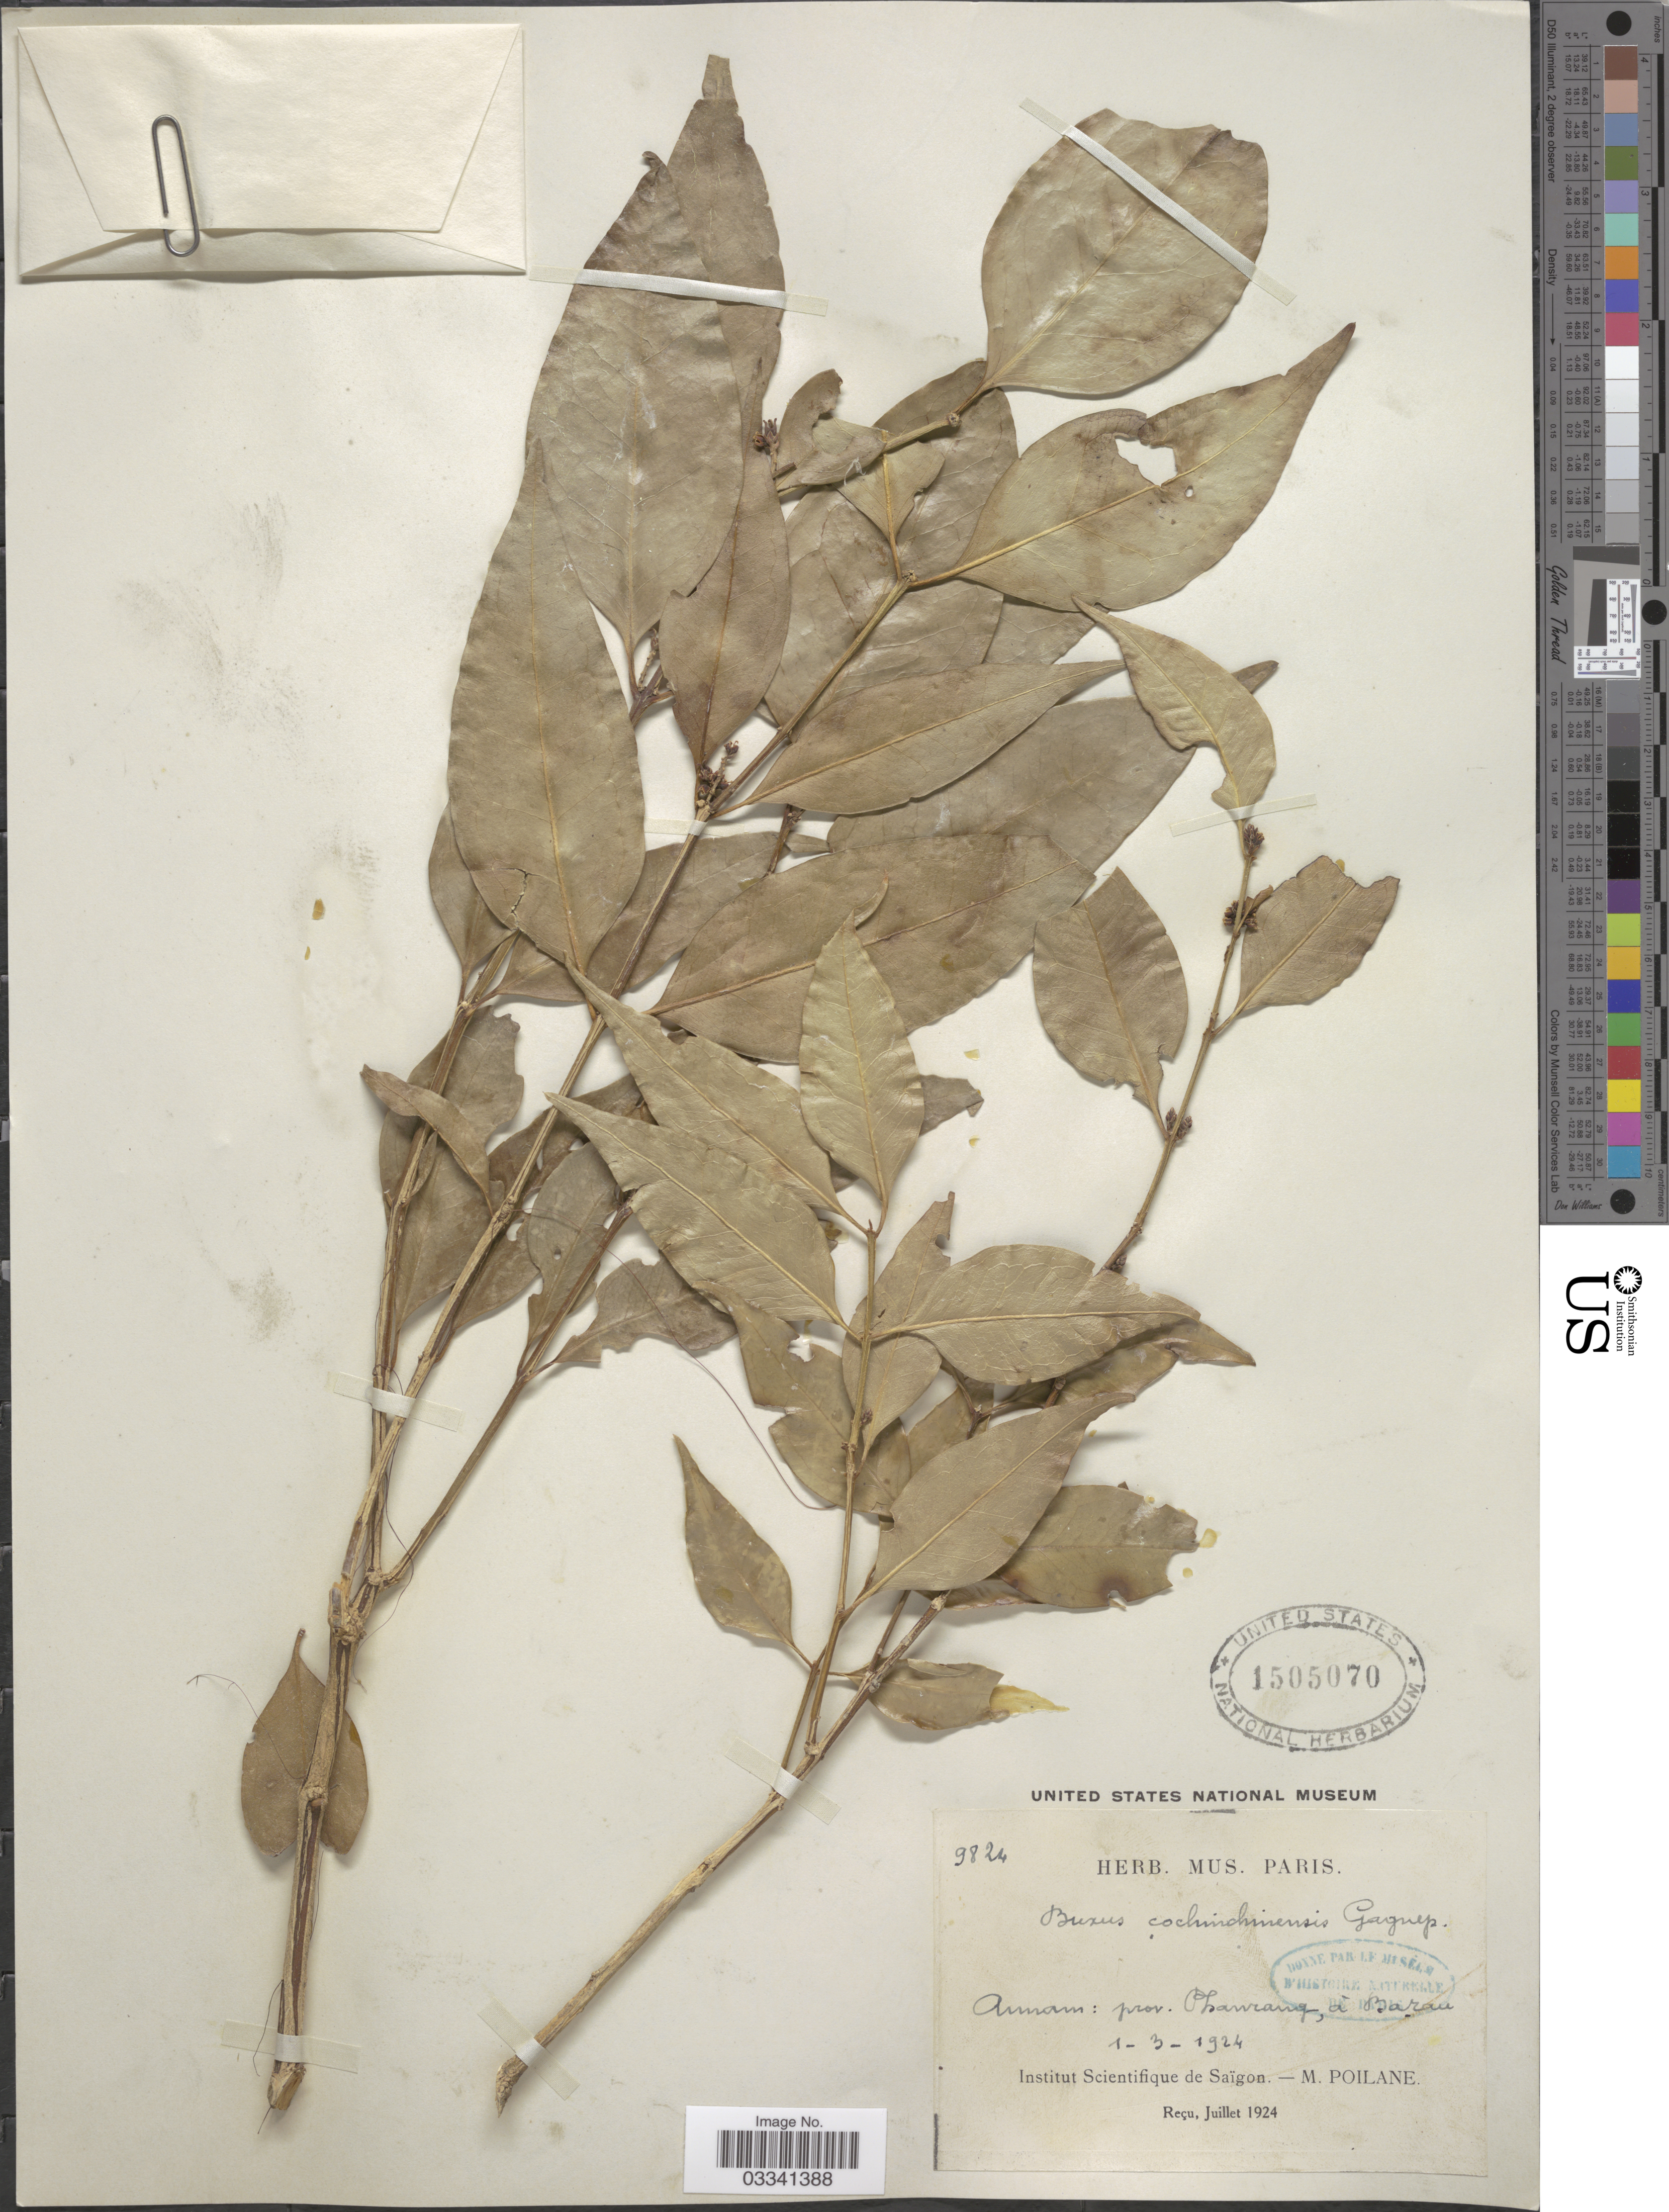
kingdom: Plantae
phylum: Tracheophyta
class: Magnoliopsida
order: Buxales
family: Buxaceae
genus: Buxus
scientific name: Buxus cochinchinensis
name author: Pierre ex Gagnep.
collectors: M. Poilane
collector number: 9824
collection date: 1924-03-01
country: Vietnam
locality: Annam: prov. Phanrang, à Barau.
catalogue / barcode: US 1505070